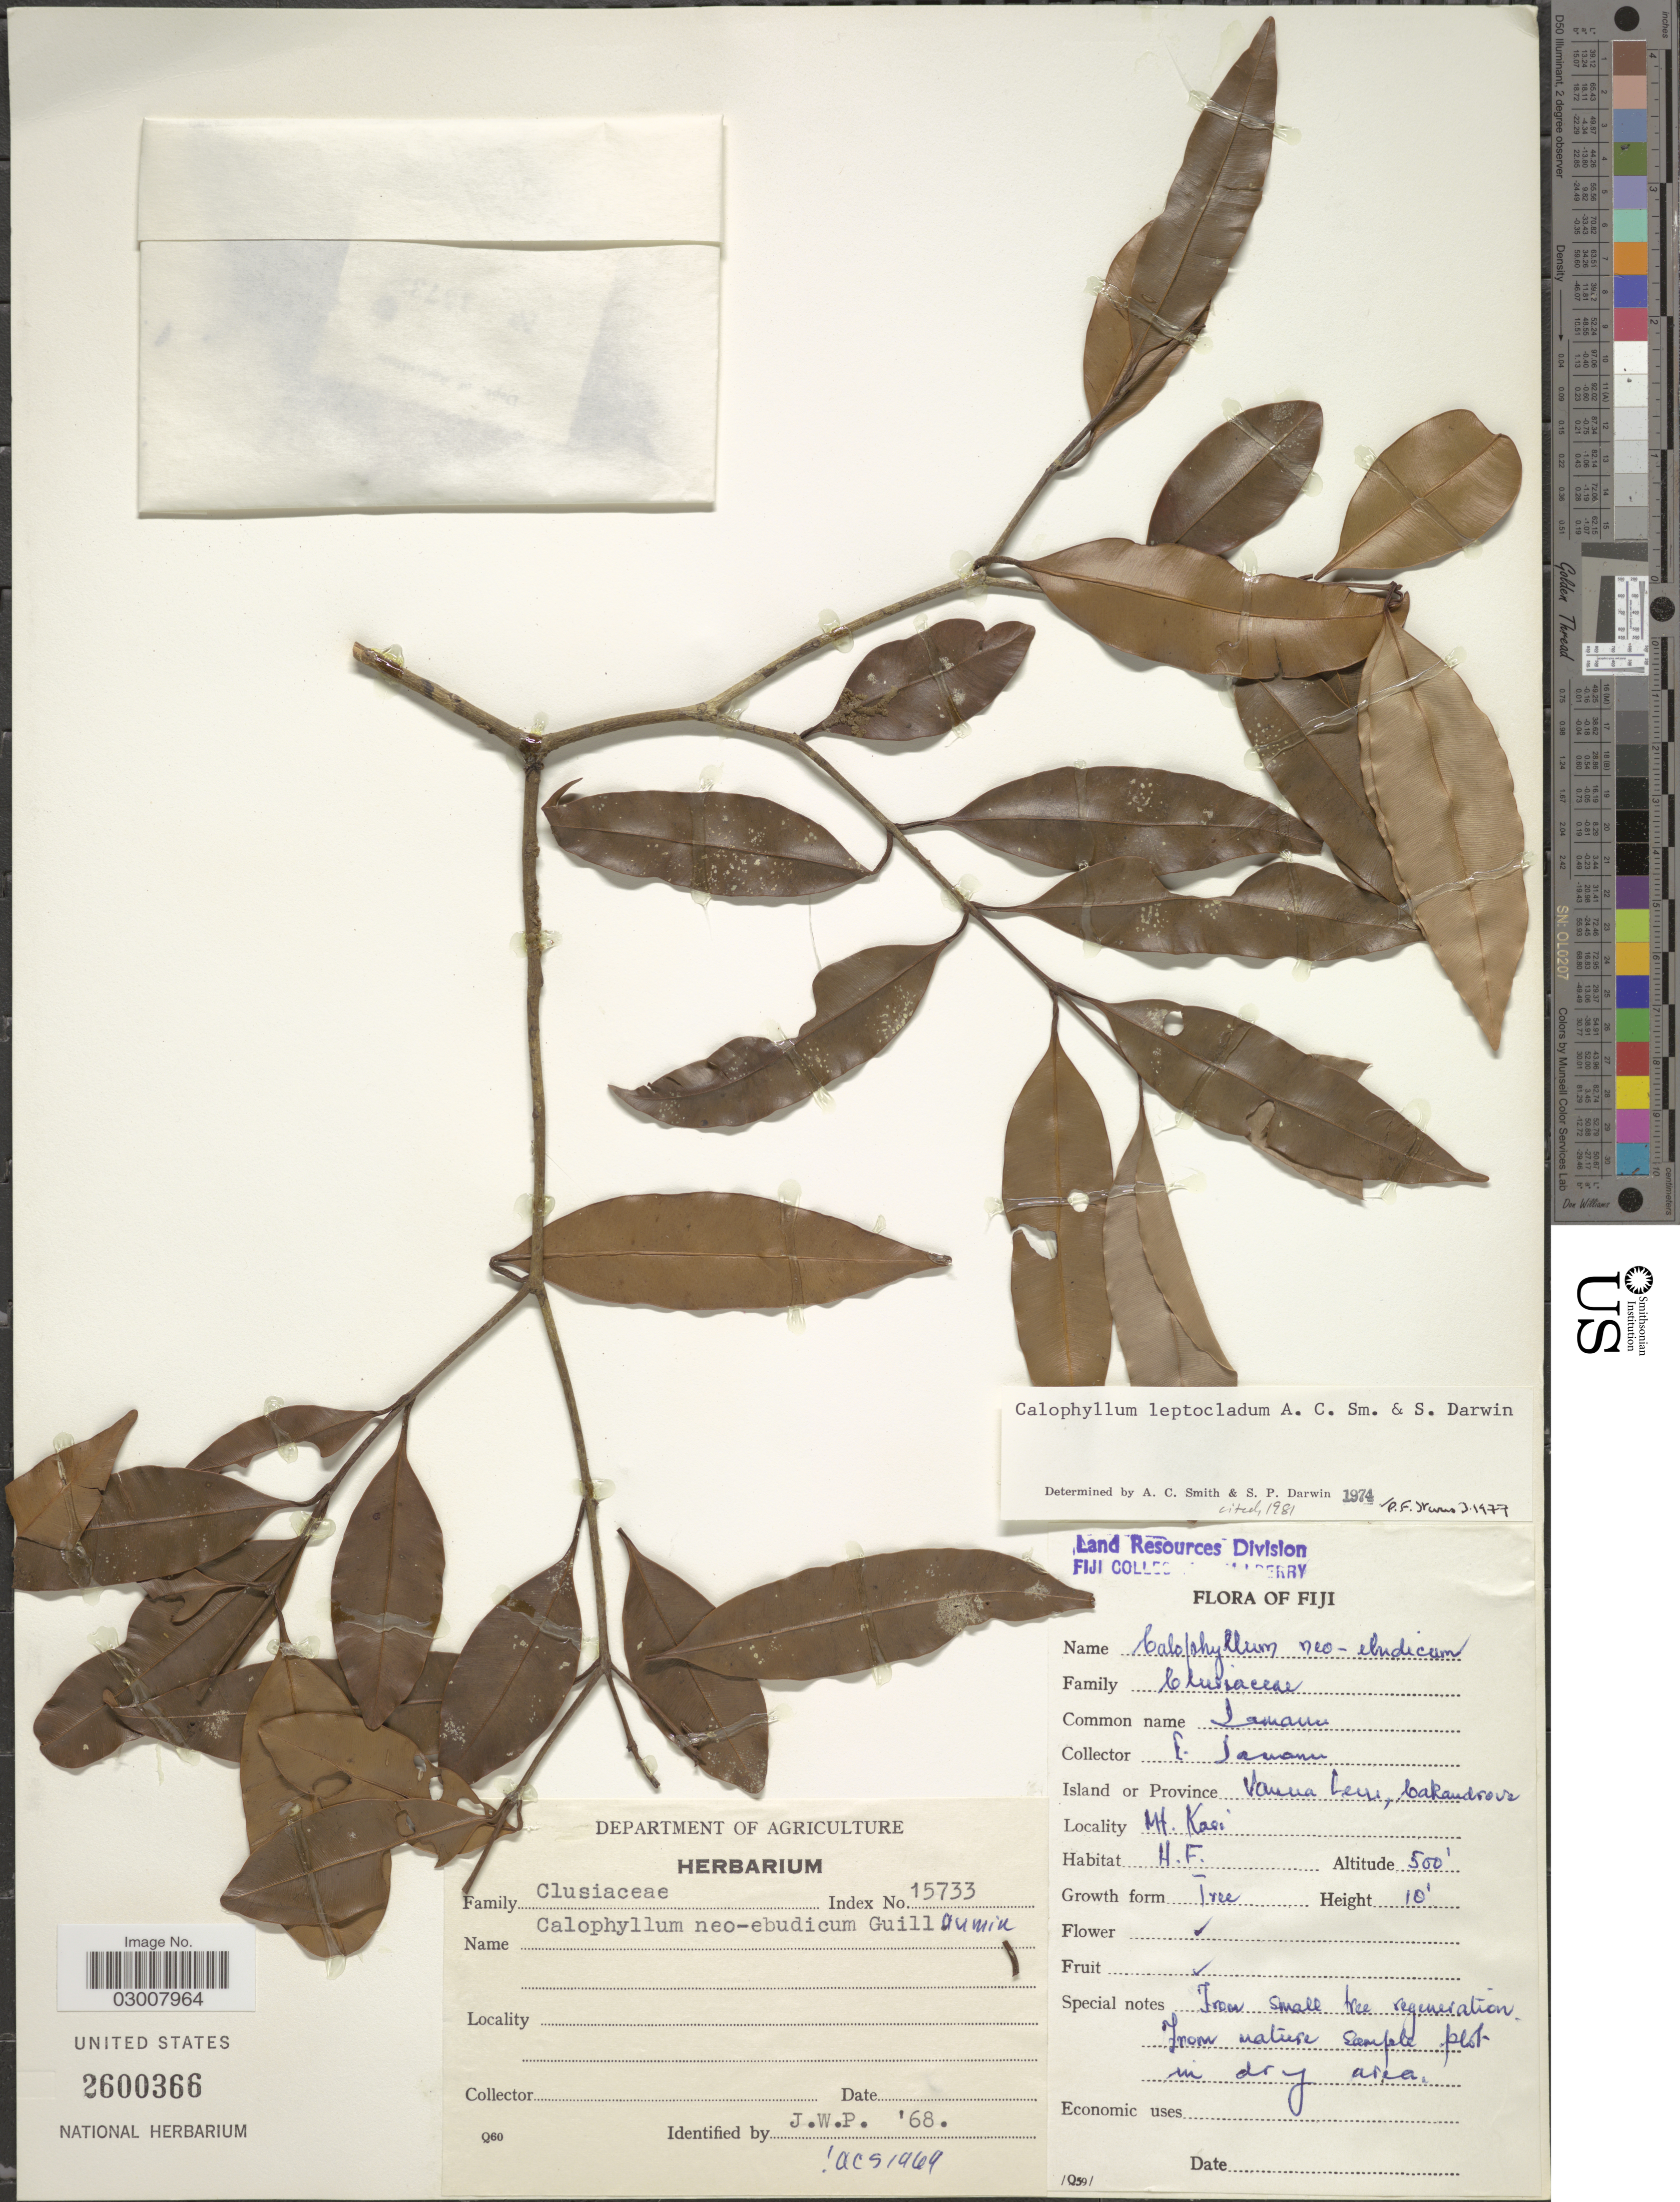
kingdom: Plantae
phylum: Tracheophyta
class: Magnoliopsida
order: Malpighiales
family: Calophyllaceae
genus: Calophyllum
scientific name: Calophyllum leptocladum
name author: A.C. Sm. & S.P. Darwin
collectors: L. Jamanu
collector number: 15733?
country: Fiji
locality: Island or Province Vanu Levu, Cakaudrove, Mt. Kasi.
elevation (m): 152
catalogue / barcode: US 2600366